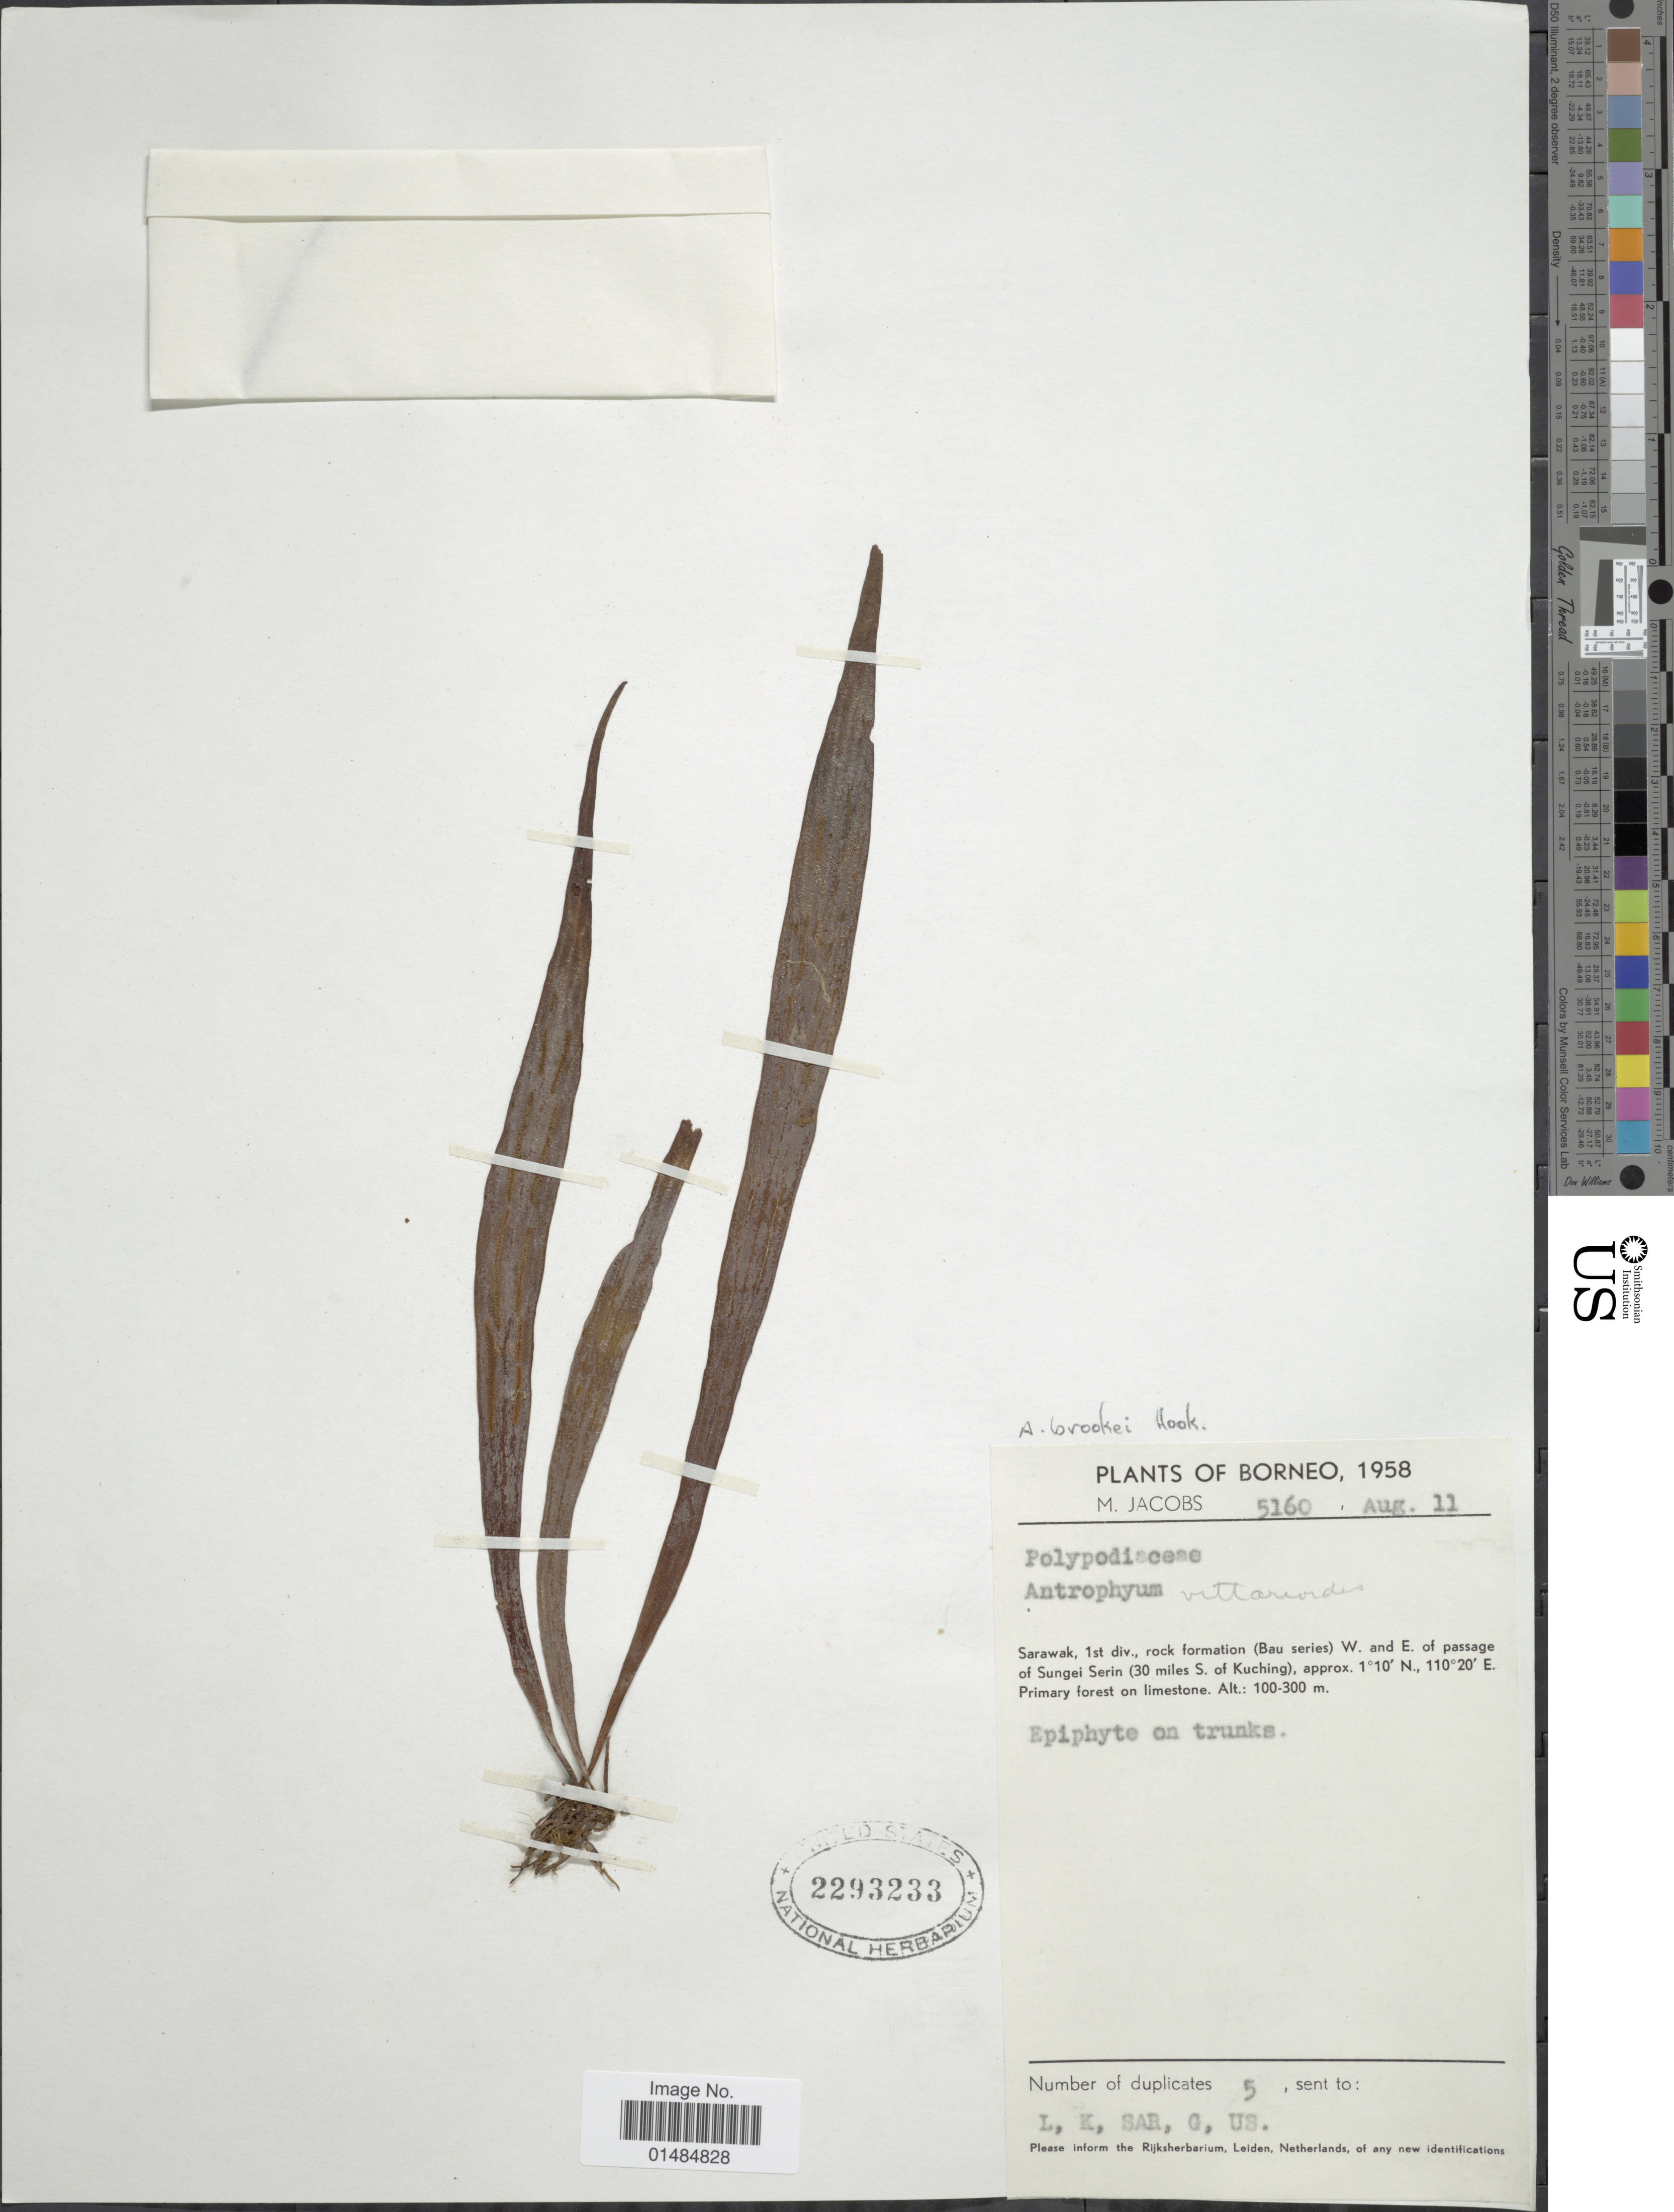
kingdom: Plantae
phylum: Tracheophyta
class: Polypodiopsida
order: Polypodiales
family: Pteridaceae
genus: Antrophyum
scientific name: Antrophyum brookei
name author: Hook.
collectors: M. Jacobs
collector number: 5160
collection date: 1958-08-11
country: Malaysia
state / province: Sarawak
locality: Borneo, Sarawak, 1st div., rock formation (Bau series) W. and E. of passage of Sungei Serin (30 miles S. of Kuching)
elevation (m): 100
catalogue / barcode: US 2293233